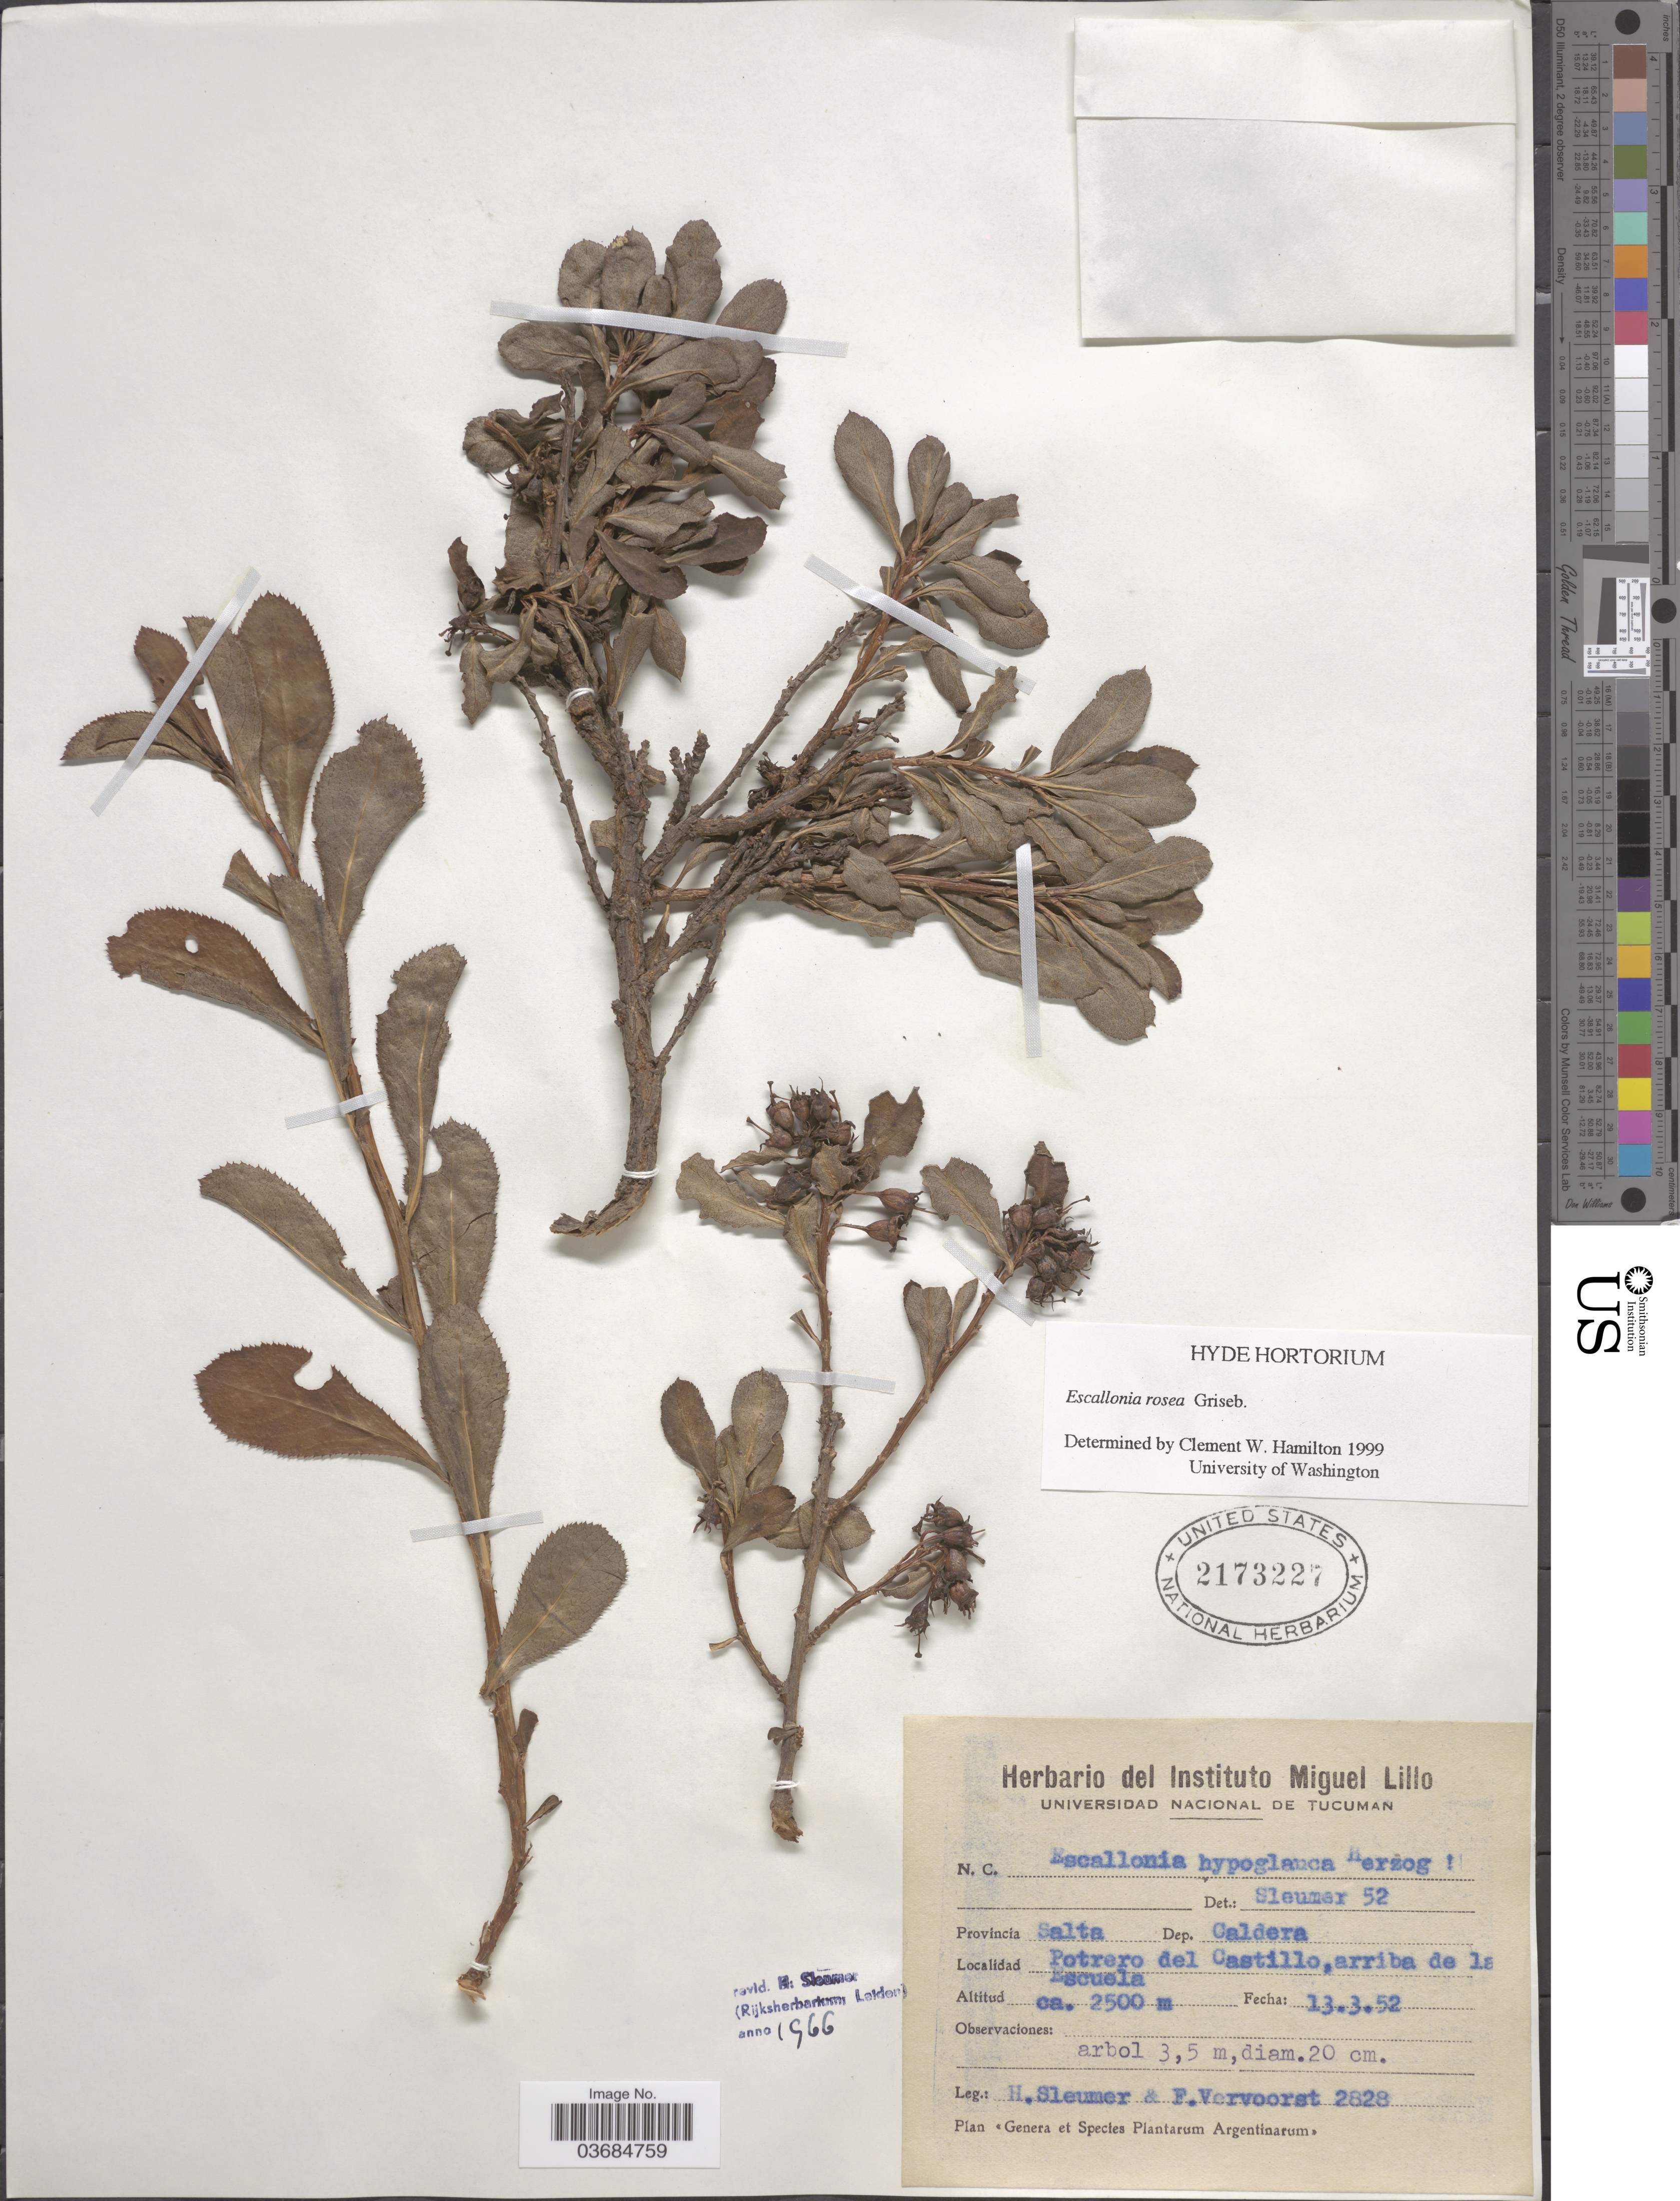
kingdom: Plantae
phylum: Tracheophyta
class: Magnoliopsida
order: Escalloniales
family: Escalloniaceae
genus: Escallonia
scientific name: Escallonia rosea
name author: Griseb.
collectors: H. O. Sleumer & F. Vervoorst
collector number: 2828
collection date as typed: Transcribed d/m/y: 13/3/52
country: Argentina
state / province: Salta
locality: Dep. Caldera. Potrero del Castillo, arriba de la Escuela.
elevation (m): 2500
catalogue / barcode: US 2173227